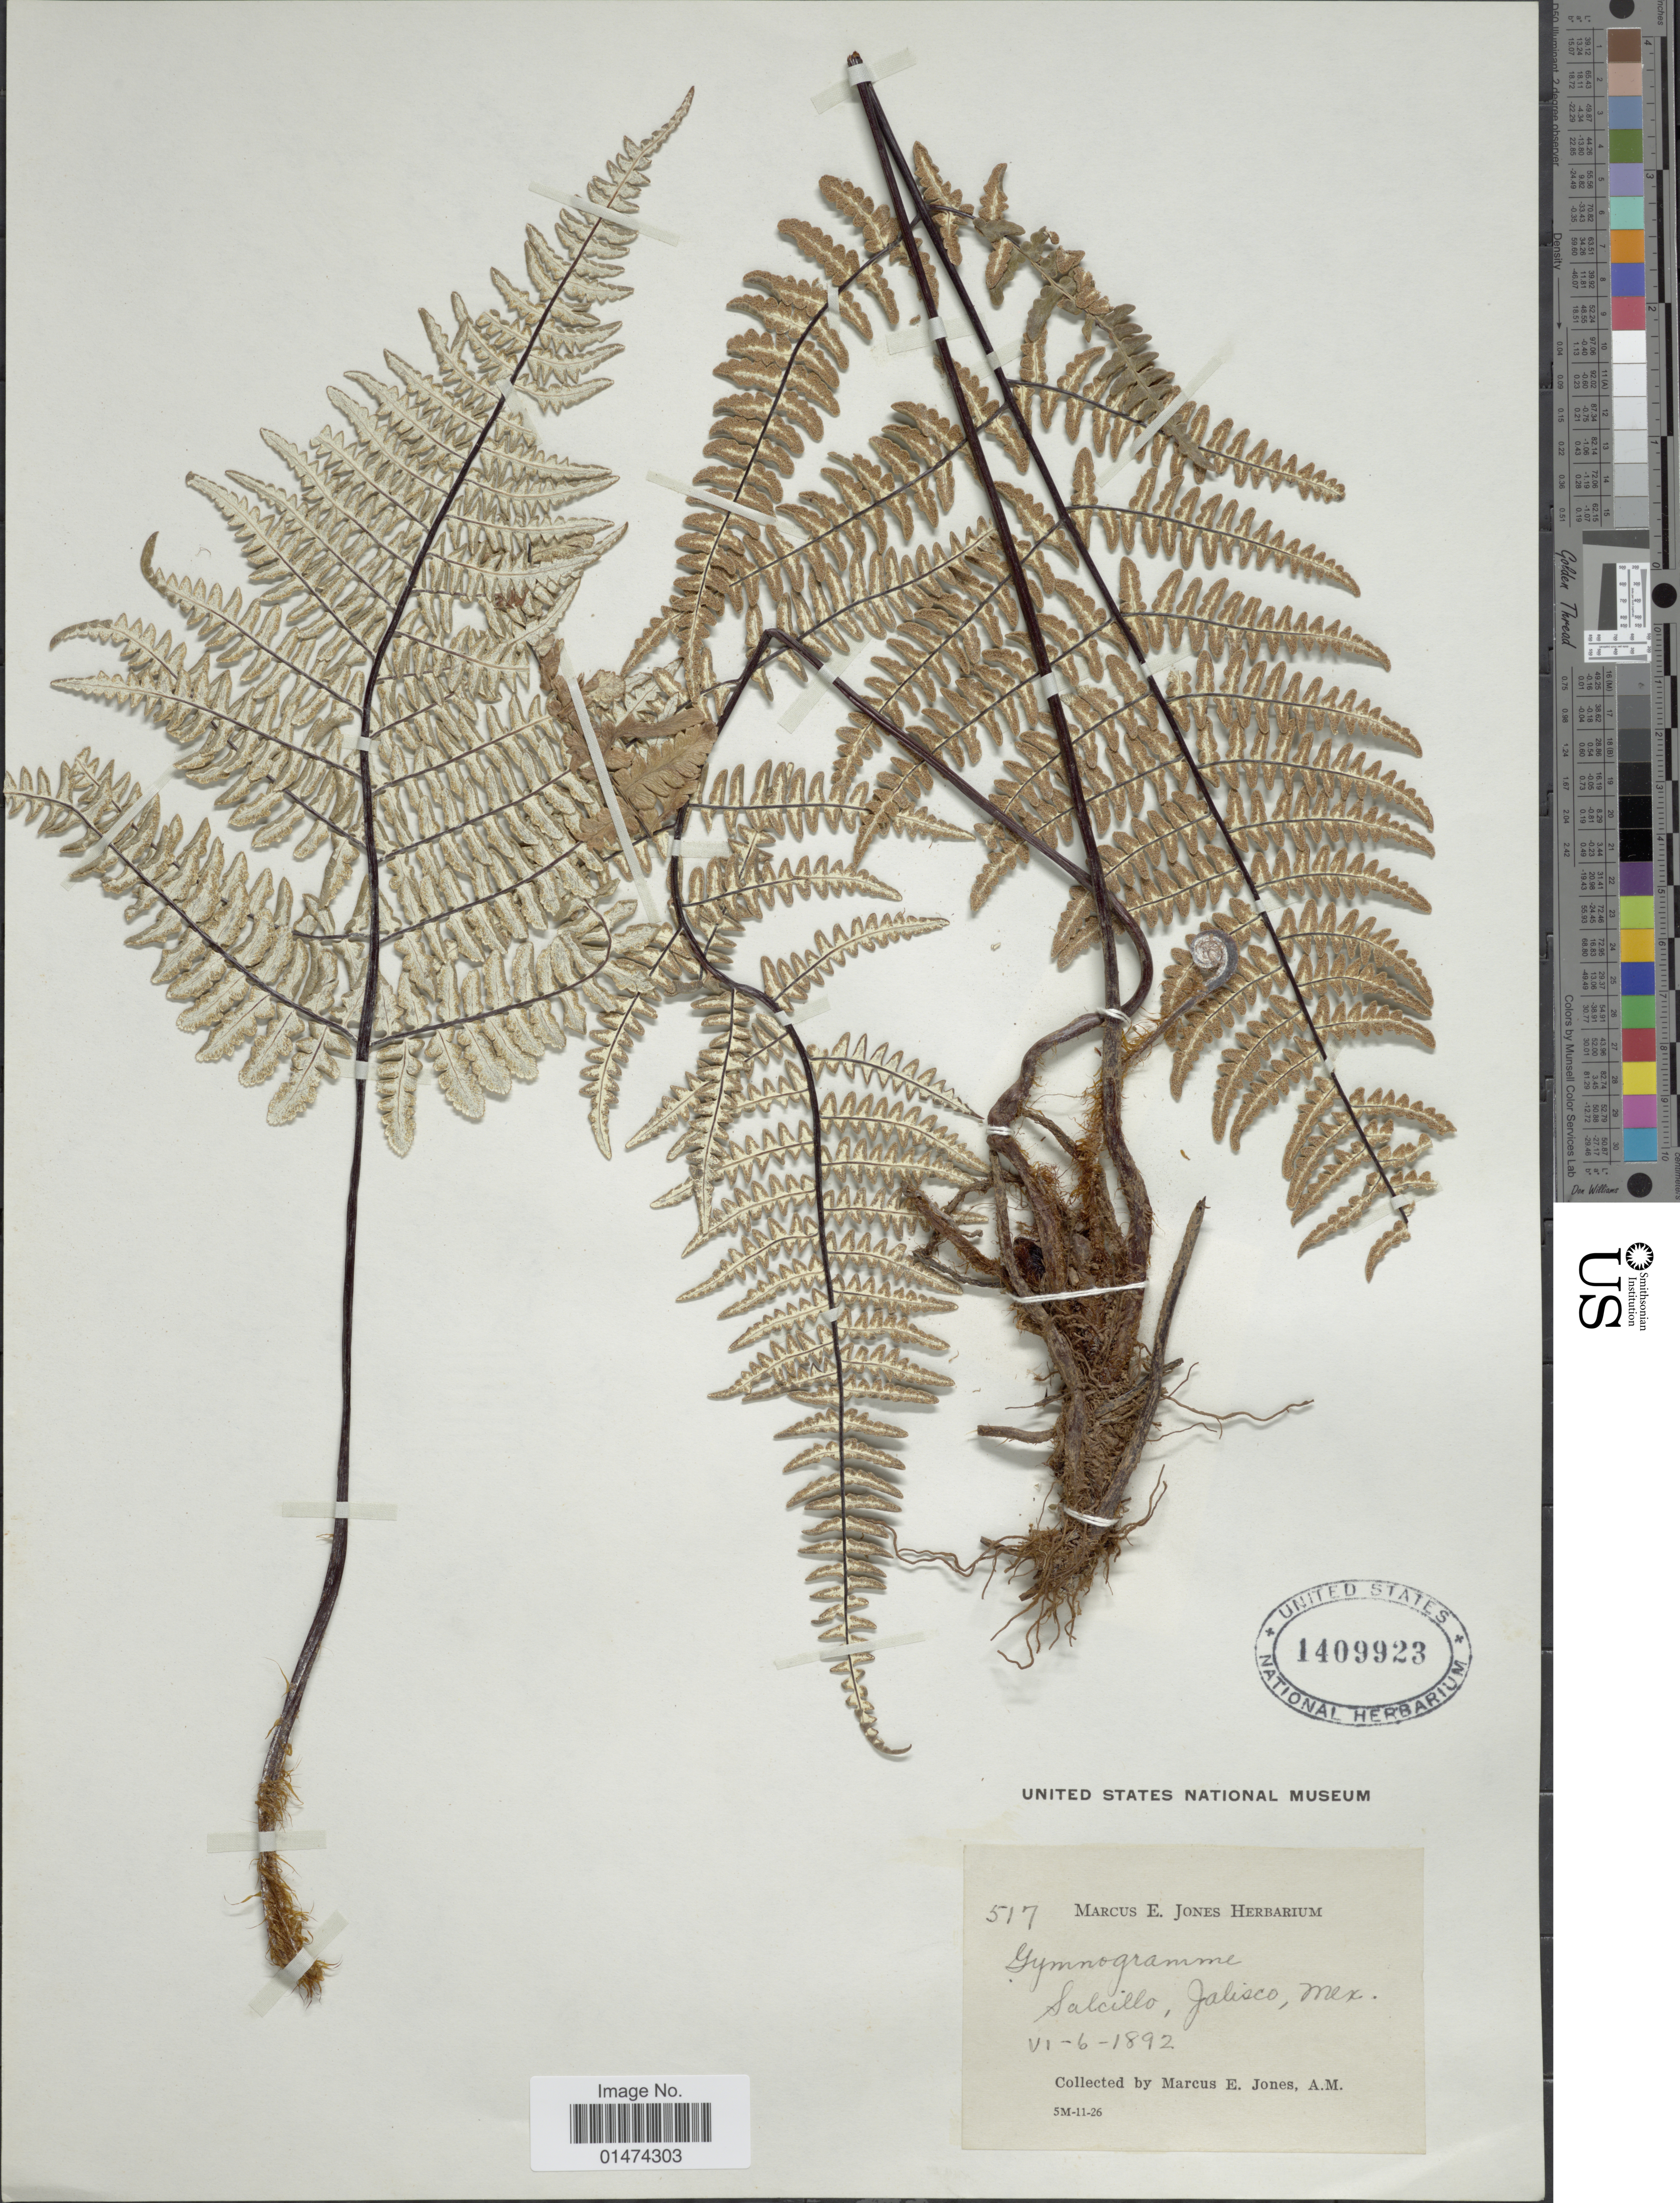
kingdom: Plantae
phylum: Tracheophyta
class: Polypodiopsida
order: Polypodiales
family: Pteridaceae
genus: Pityrogramma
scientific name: Pityrogramma sp.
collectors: M. E. Jones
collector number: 517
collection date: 1892-06-06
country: Mexico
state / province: México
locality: Salcillo, Jalisco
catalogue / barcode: US 1409923